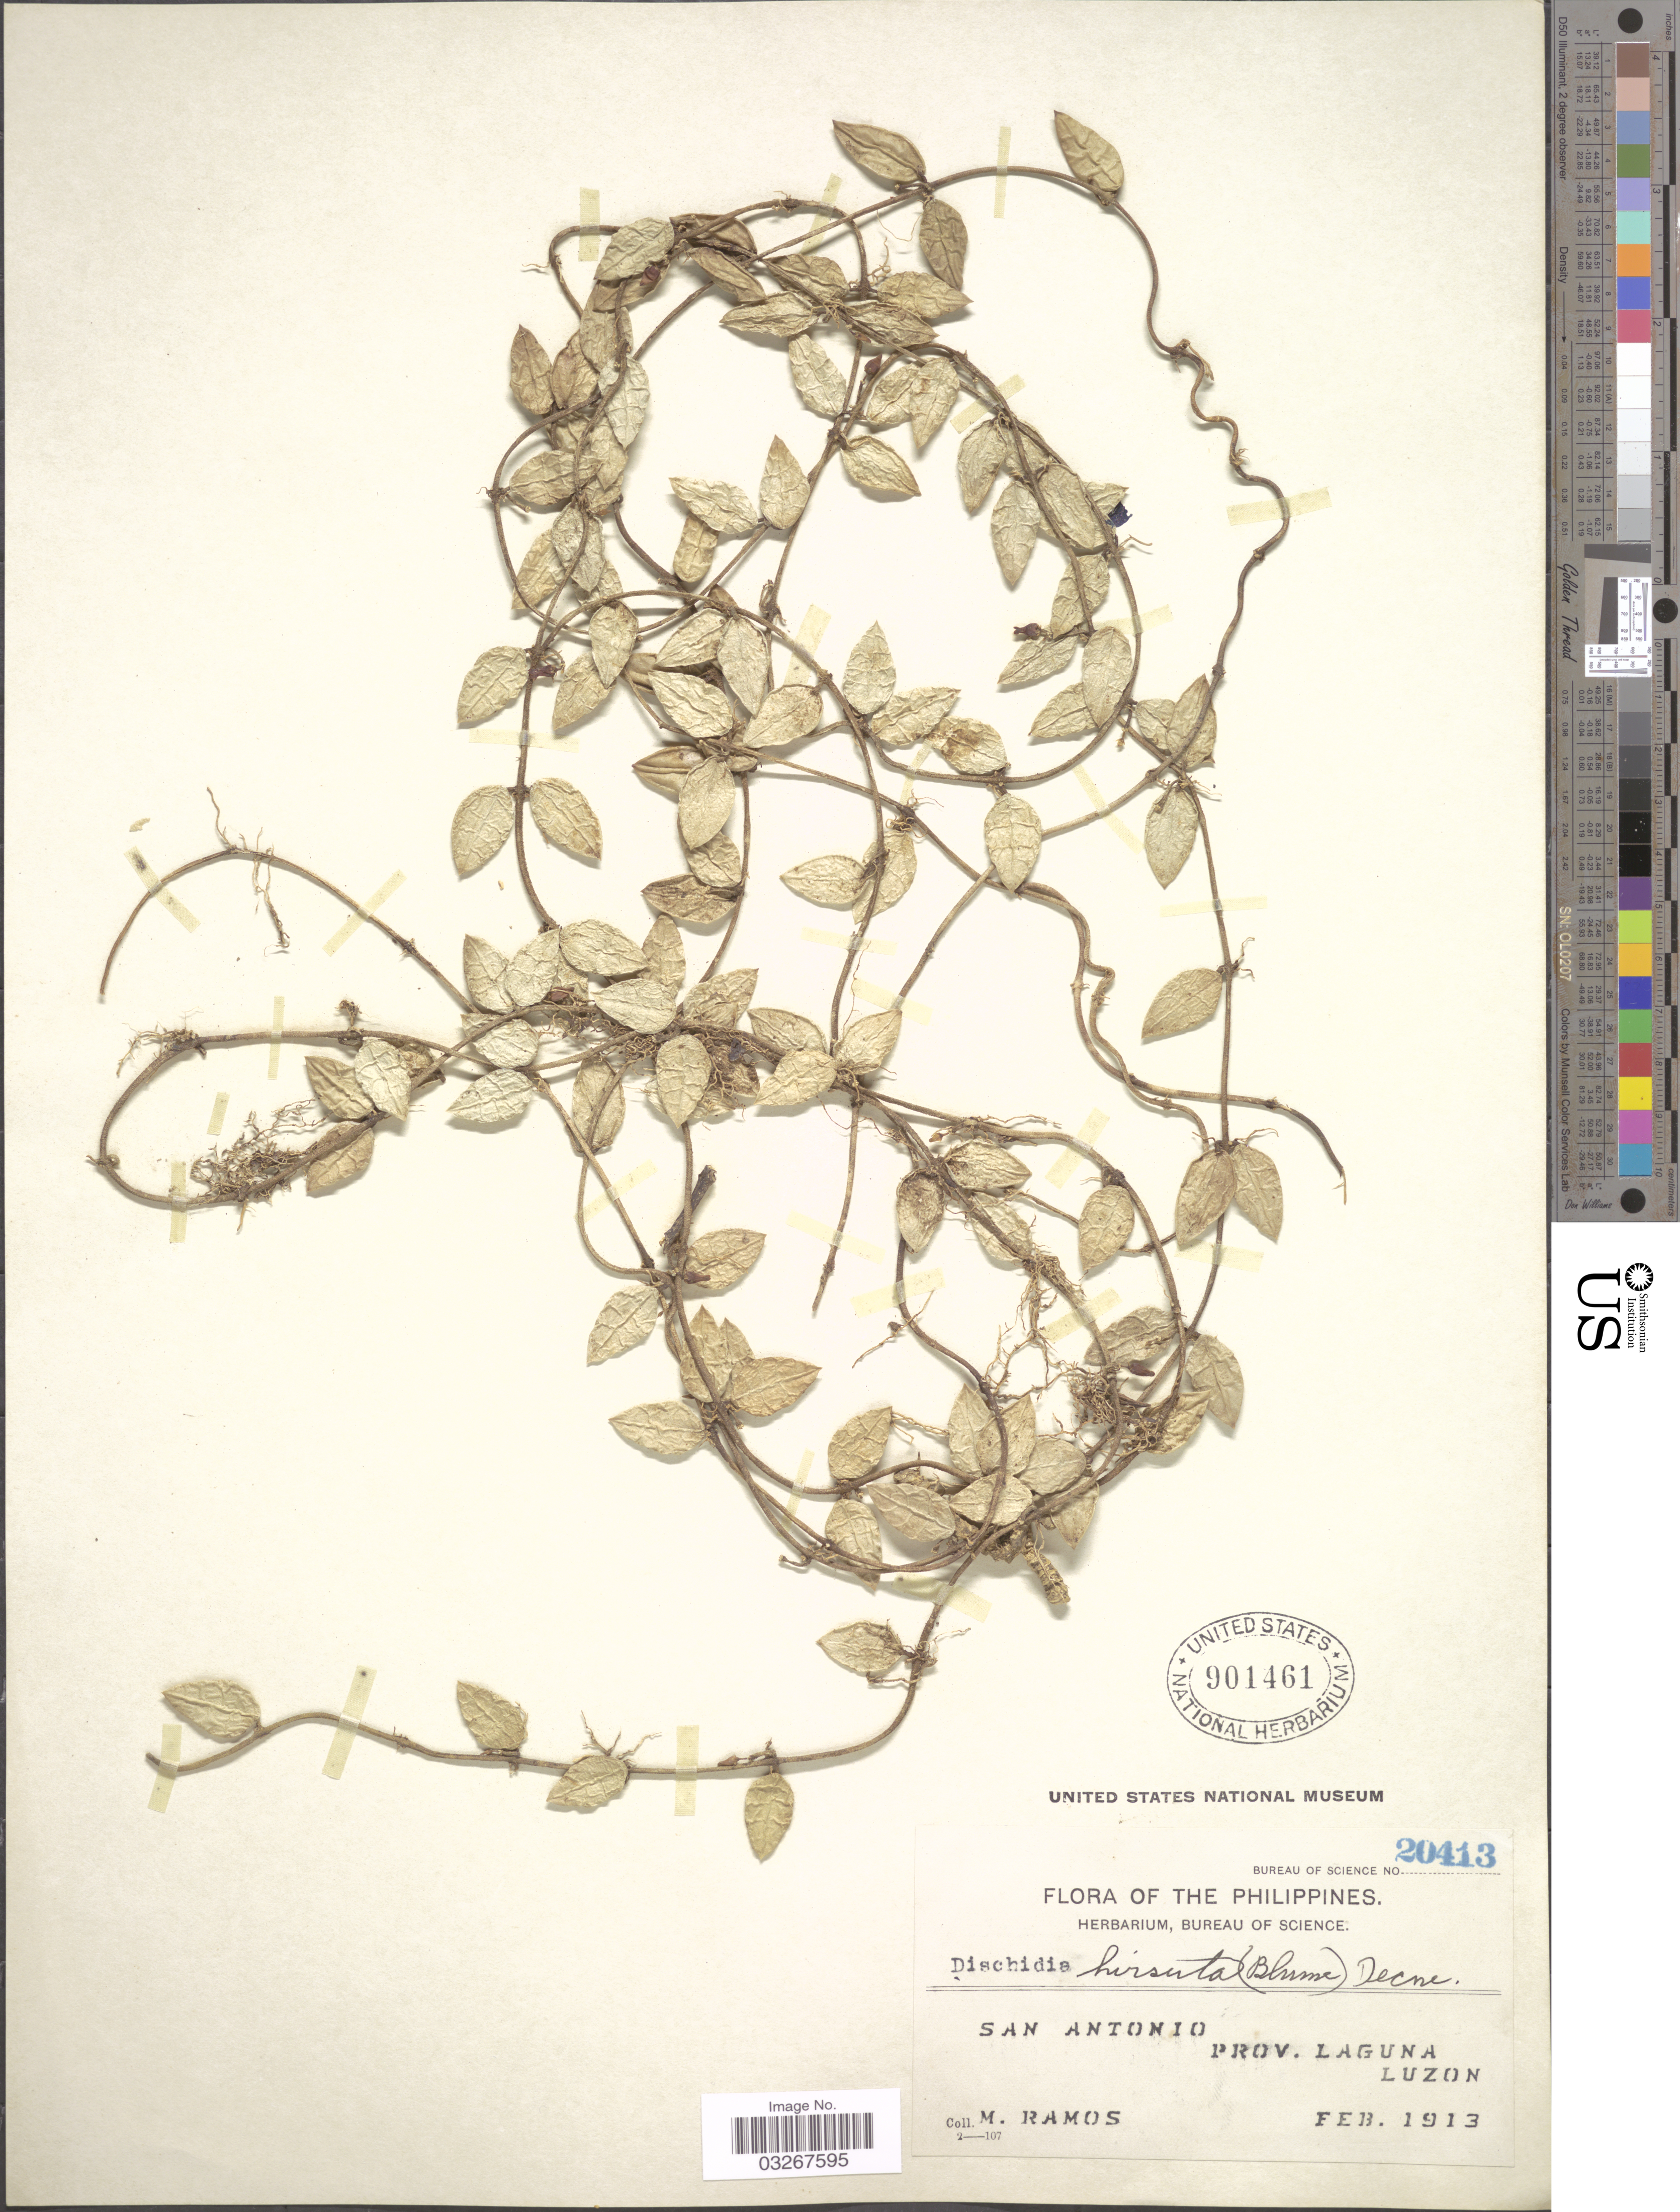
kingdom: Plantae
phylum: Tracheophyta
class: Magnoliopsida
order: Gentianales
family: Apocynaceae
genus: Dischidia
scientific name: Dischidia hirsuta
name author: (Blume) Decne.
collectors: M. Ramos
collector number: Bureau of Science 20413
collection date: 1913-02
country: Philippines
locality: San Antonio, Prov. Laguna, Luzon.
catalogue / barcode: US 901461